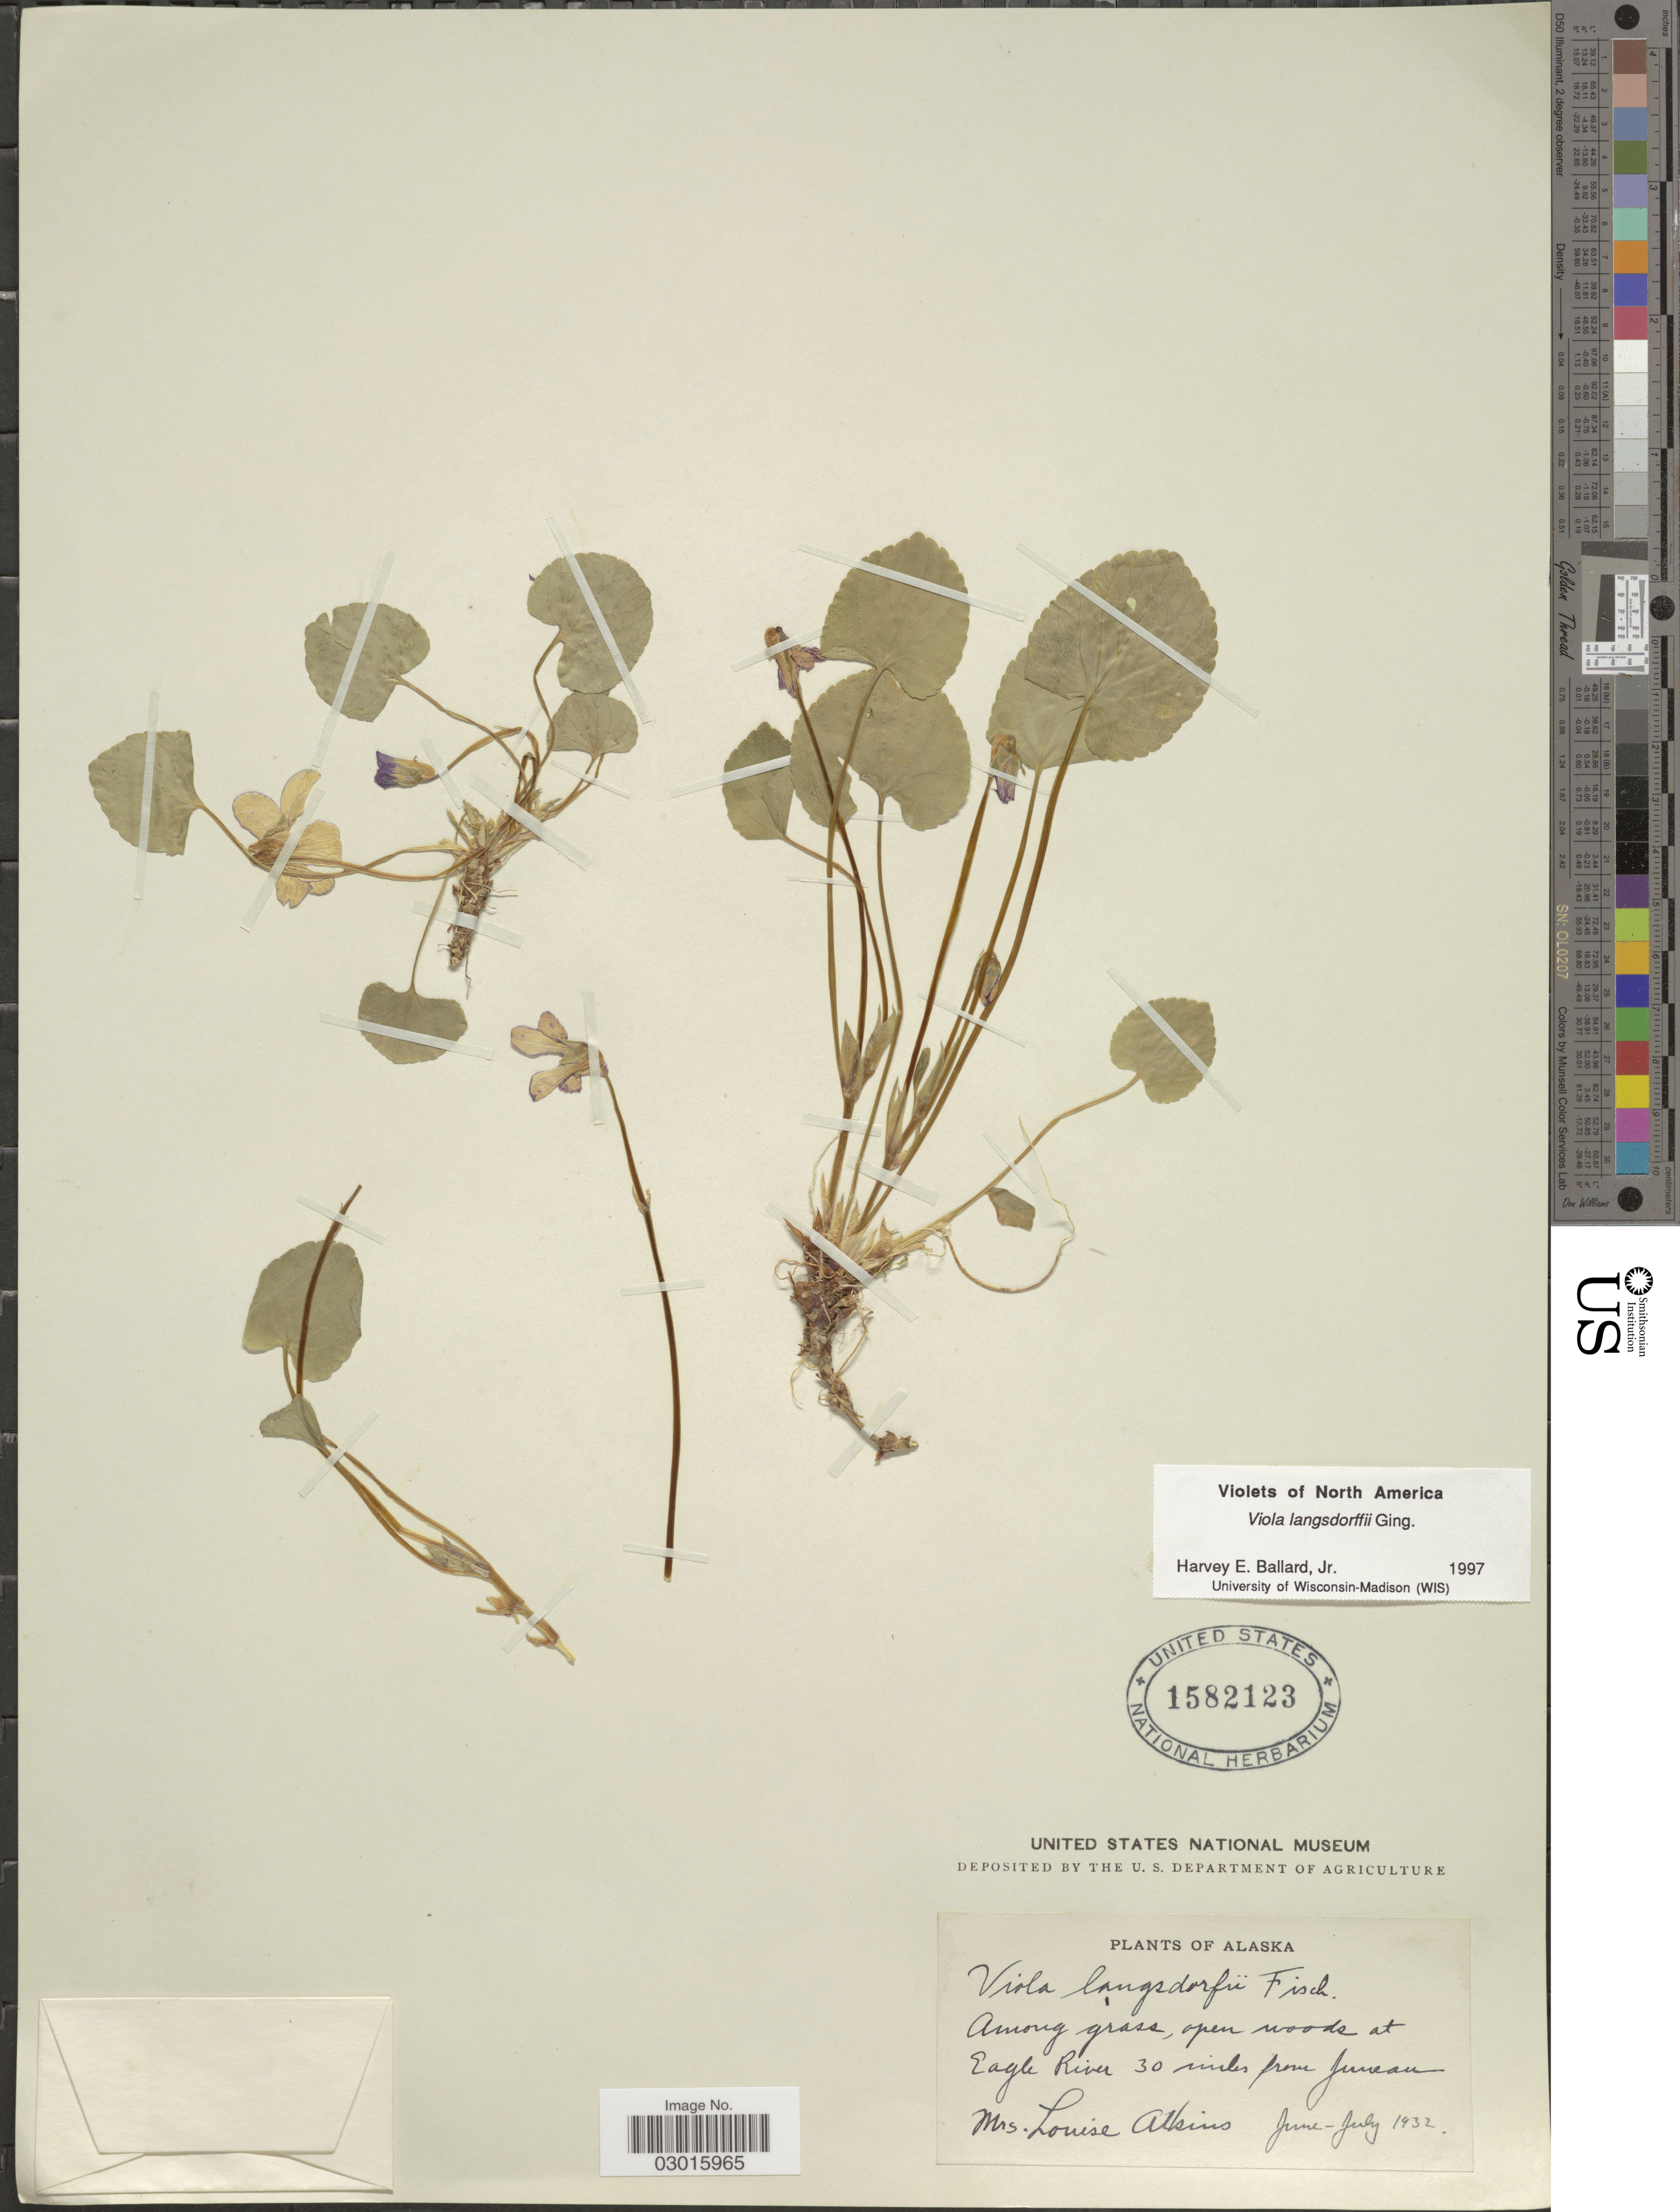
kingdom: Plantae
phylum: Tracheophyta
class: Magnoliopsida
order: Malpighiales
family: Violaceae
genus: Viola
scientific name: Viola langsdorffii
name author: Fisch. ex Ging.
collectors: L. Atkins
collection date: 1932-06/1932-07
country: United States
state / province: Alaska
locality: Among grass, open woods at Eagle River 30 miles from Juneau.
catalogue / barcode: US 1582123